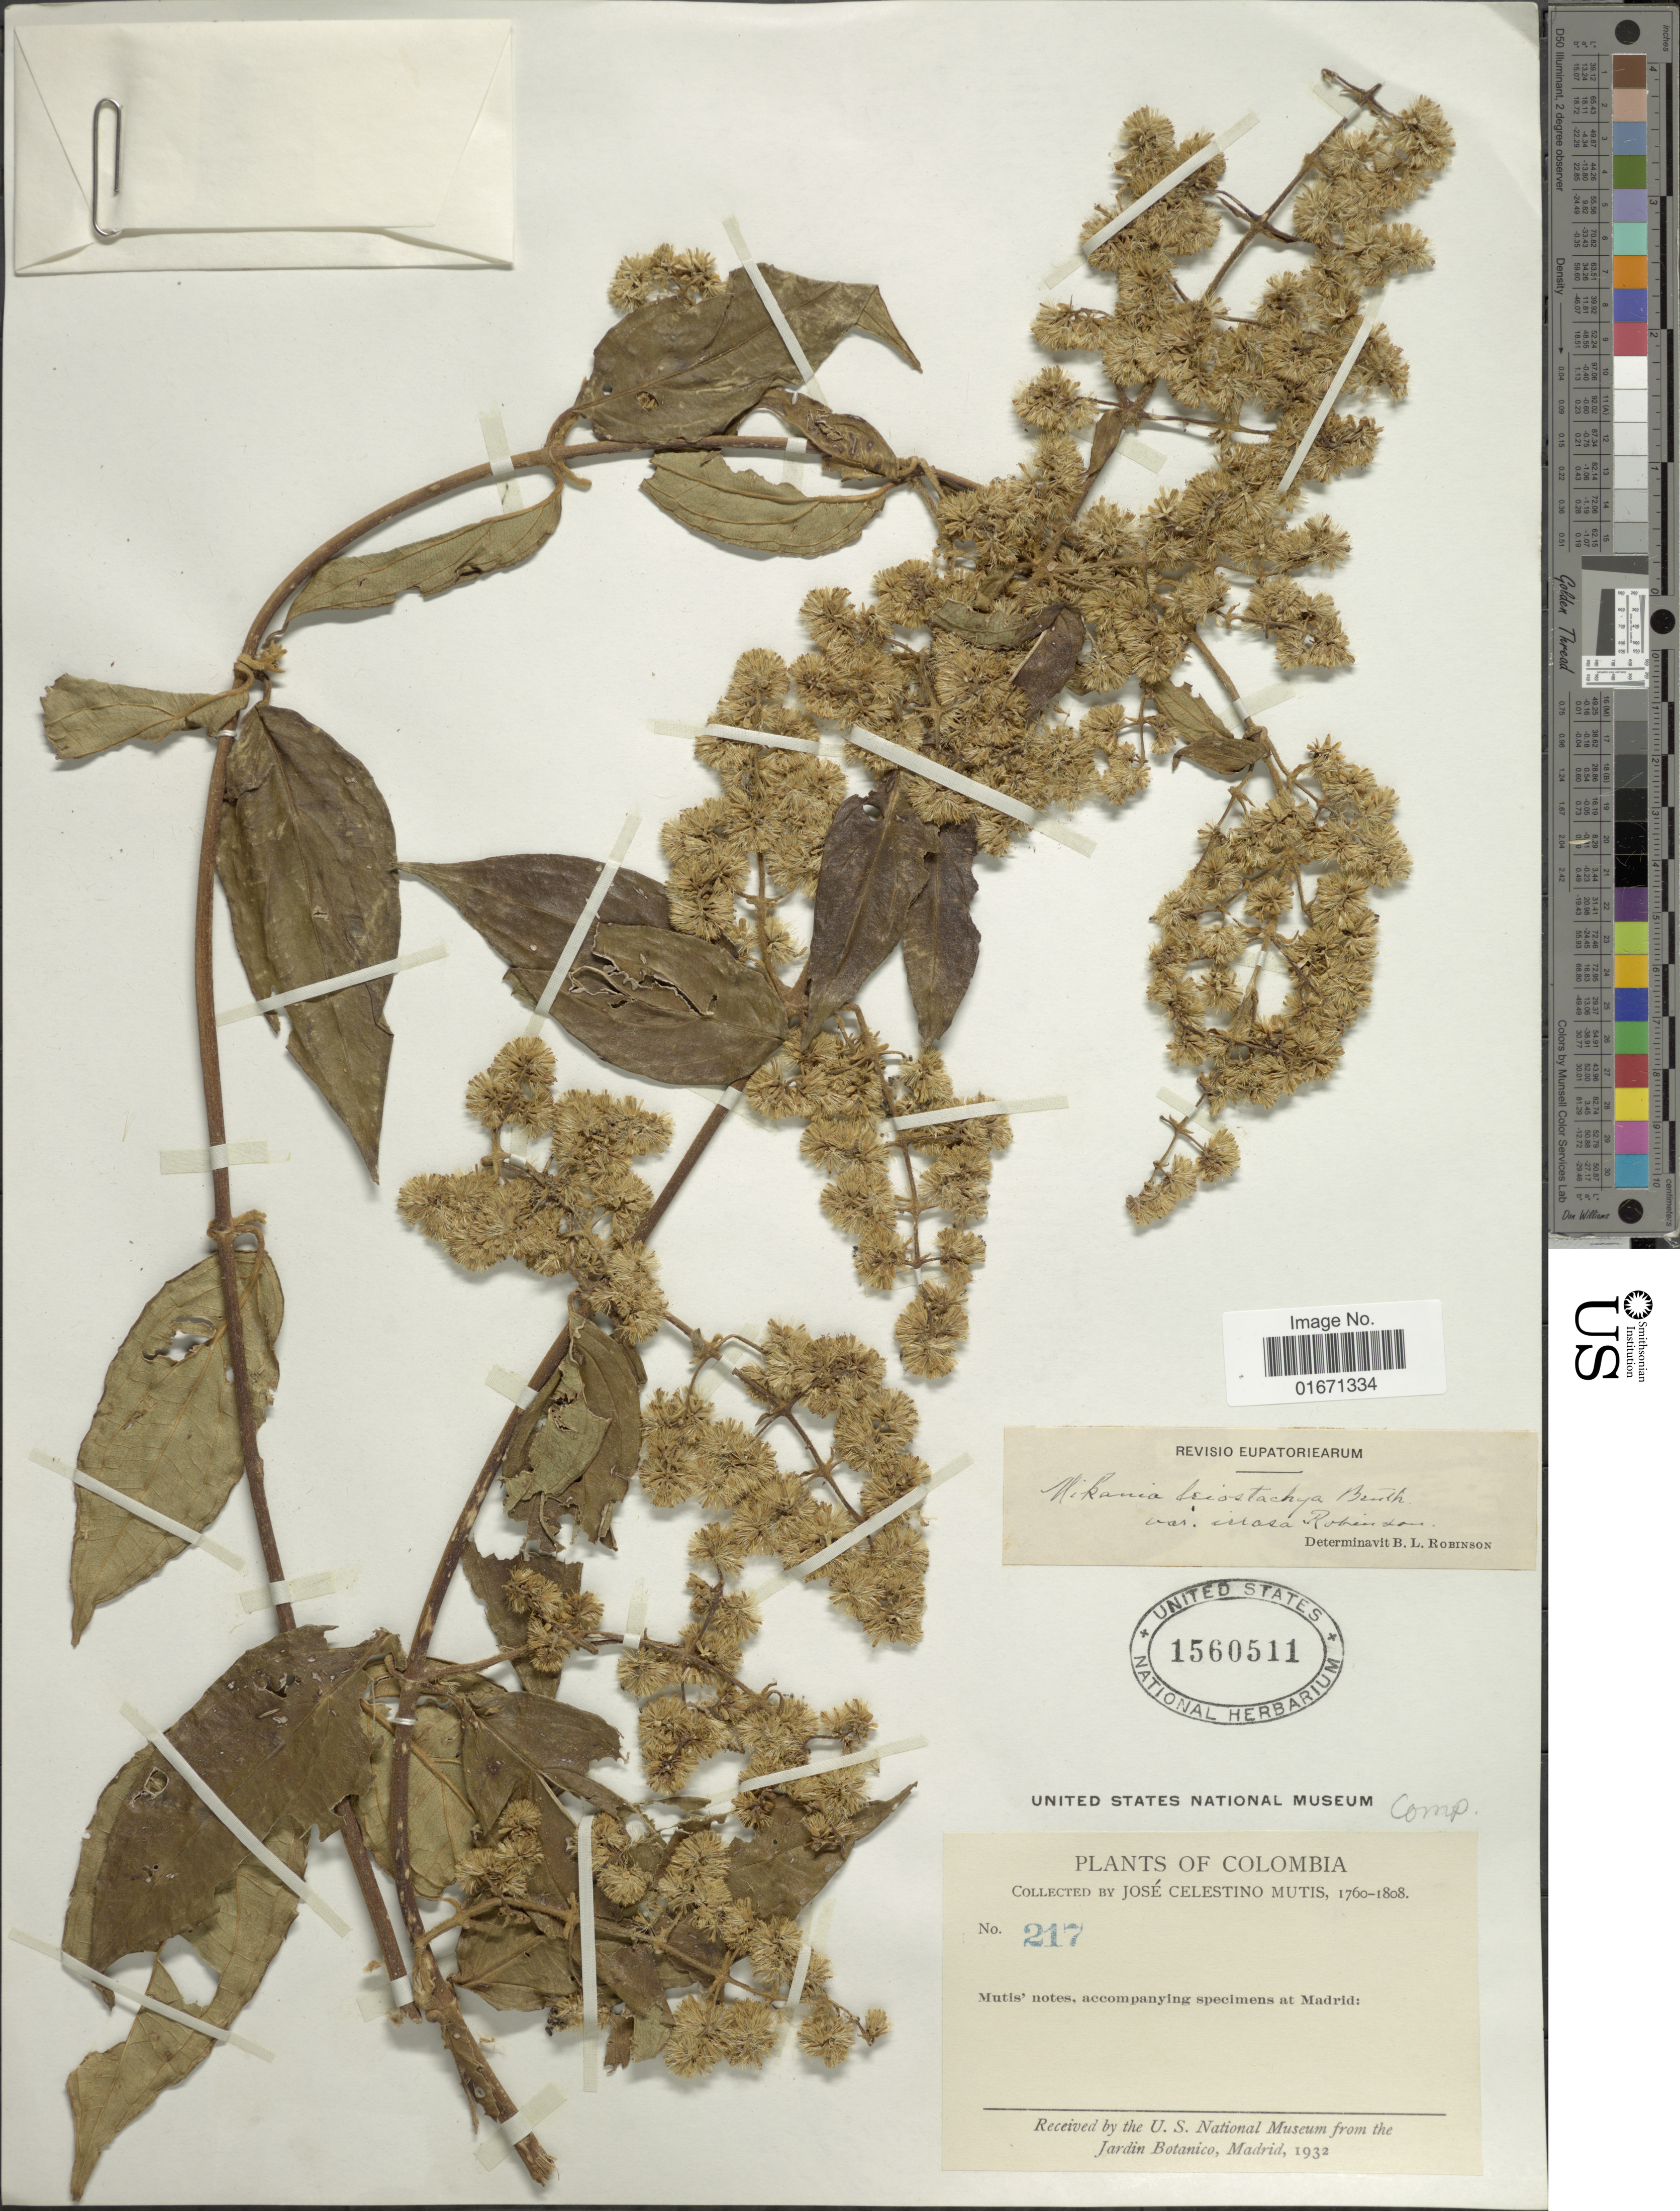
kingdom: Plantae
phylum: Tracheophyta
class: Magnoliopsida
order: Asterales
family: Asteraceae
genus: Mikania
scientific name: Mikania leiostachya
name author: Benth.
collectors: J. C. B. Mutis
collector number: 217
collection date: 1760/1808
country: Colombia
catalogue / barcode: US 1560511